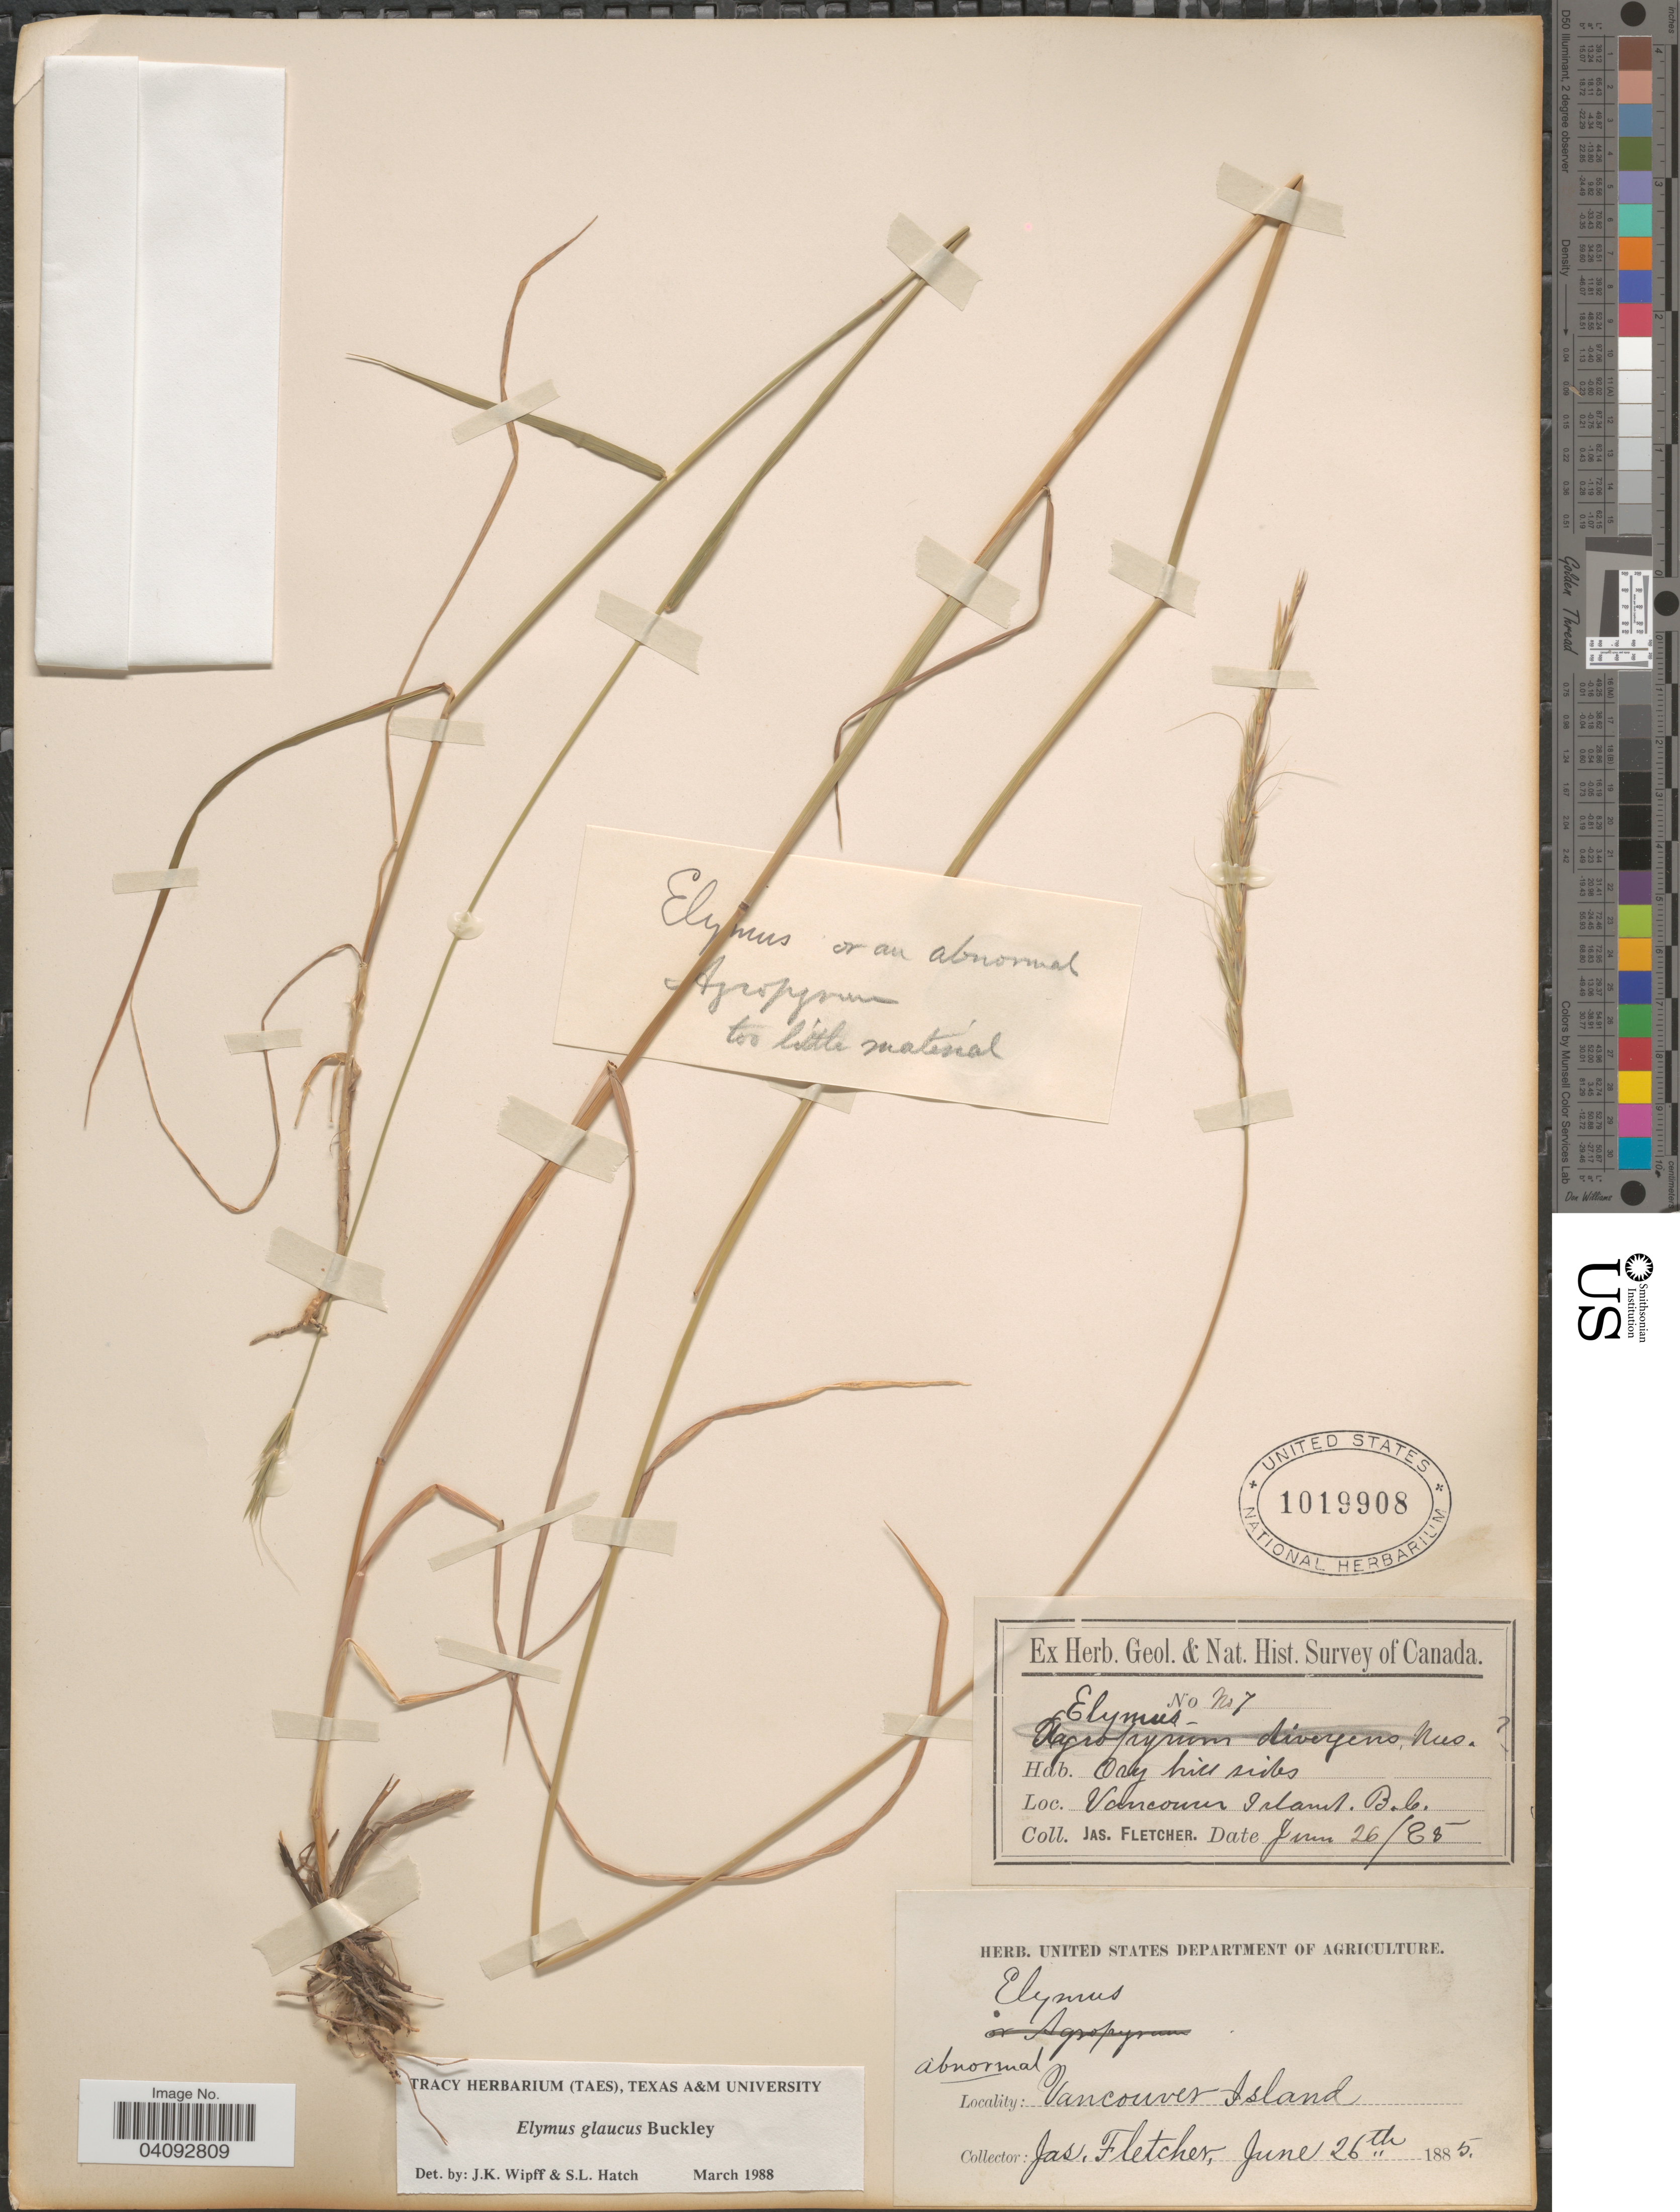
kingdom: Plantae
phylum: Tracheophyta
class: Liliopsida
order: Poales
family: Poaceae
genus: Elymus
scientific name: Elymus glaucus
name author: Buckley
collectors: J. Fletcher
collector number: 7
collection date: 1885-06-26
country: Canada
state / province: British Columbia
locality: Geol. & Nat. Hist. Survey of Canada. Dry hill sides. Vancouver Island.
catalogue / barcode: US 1019908